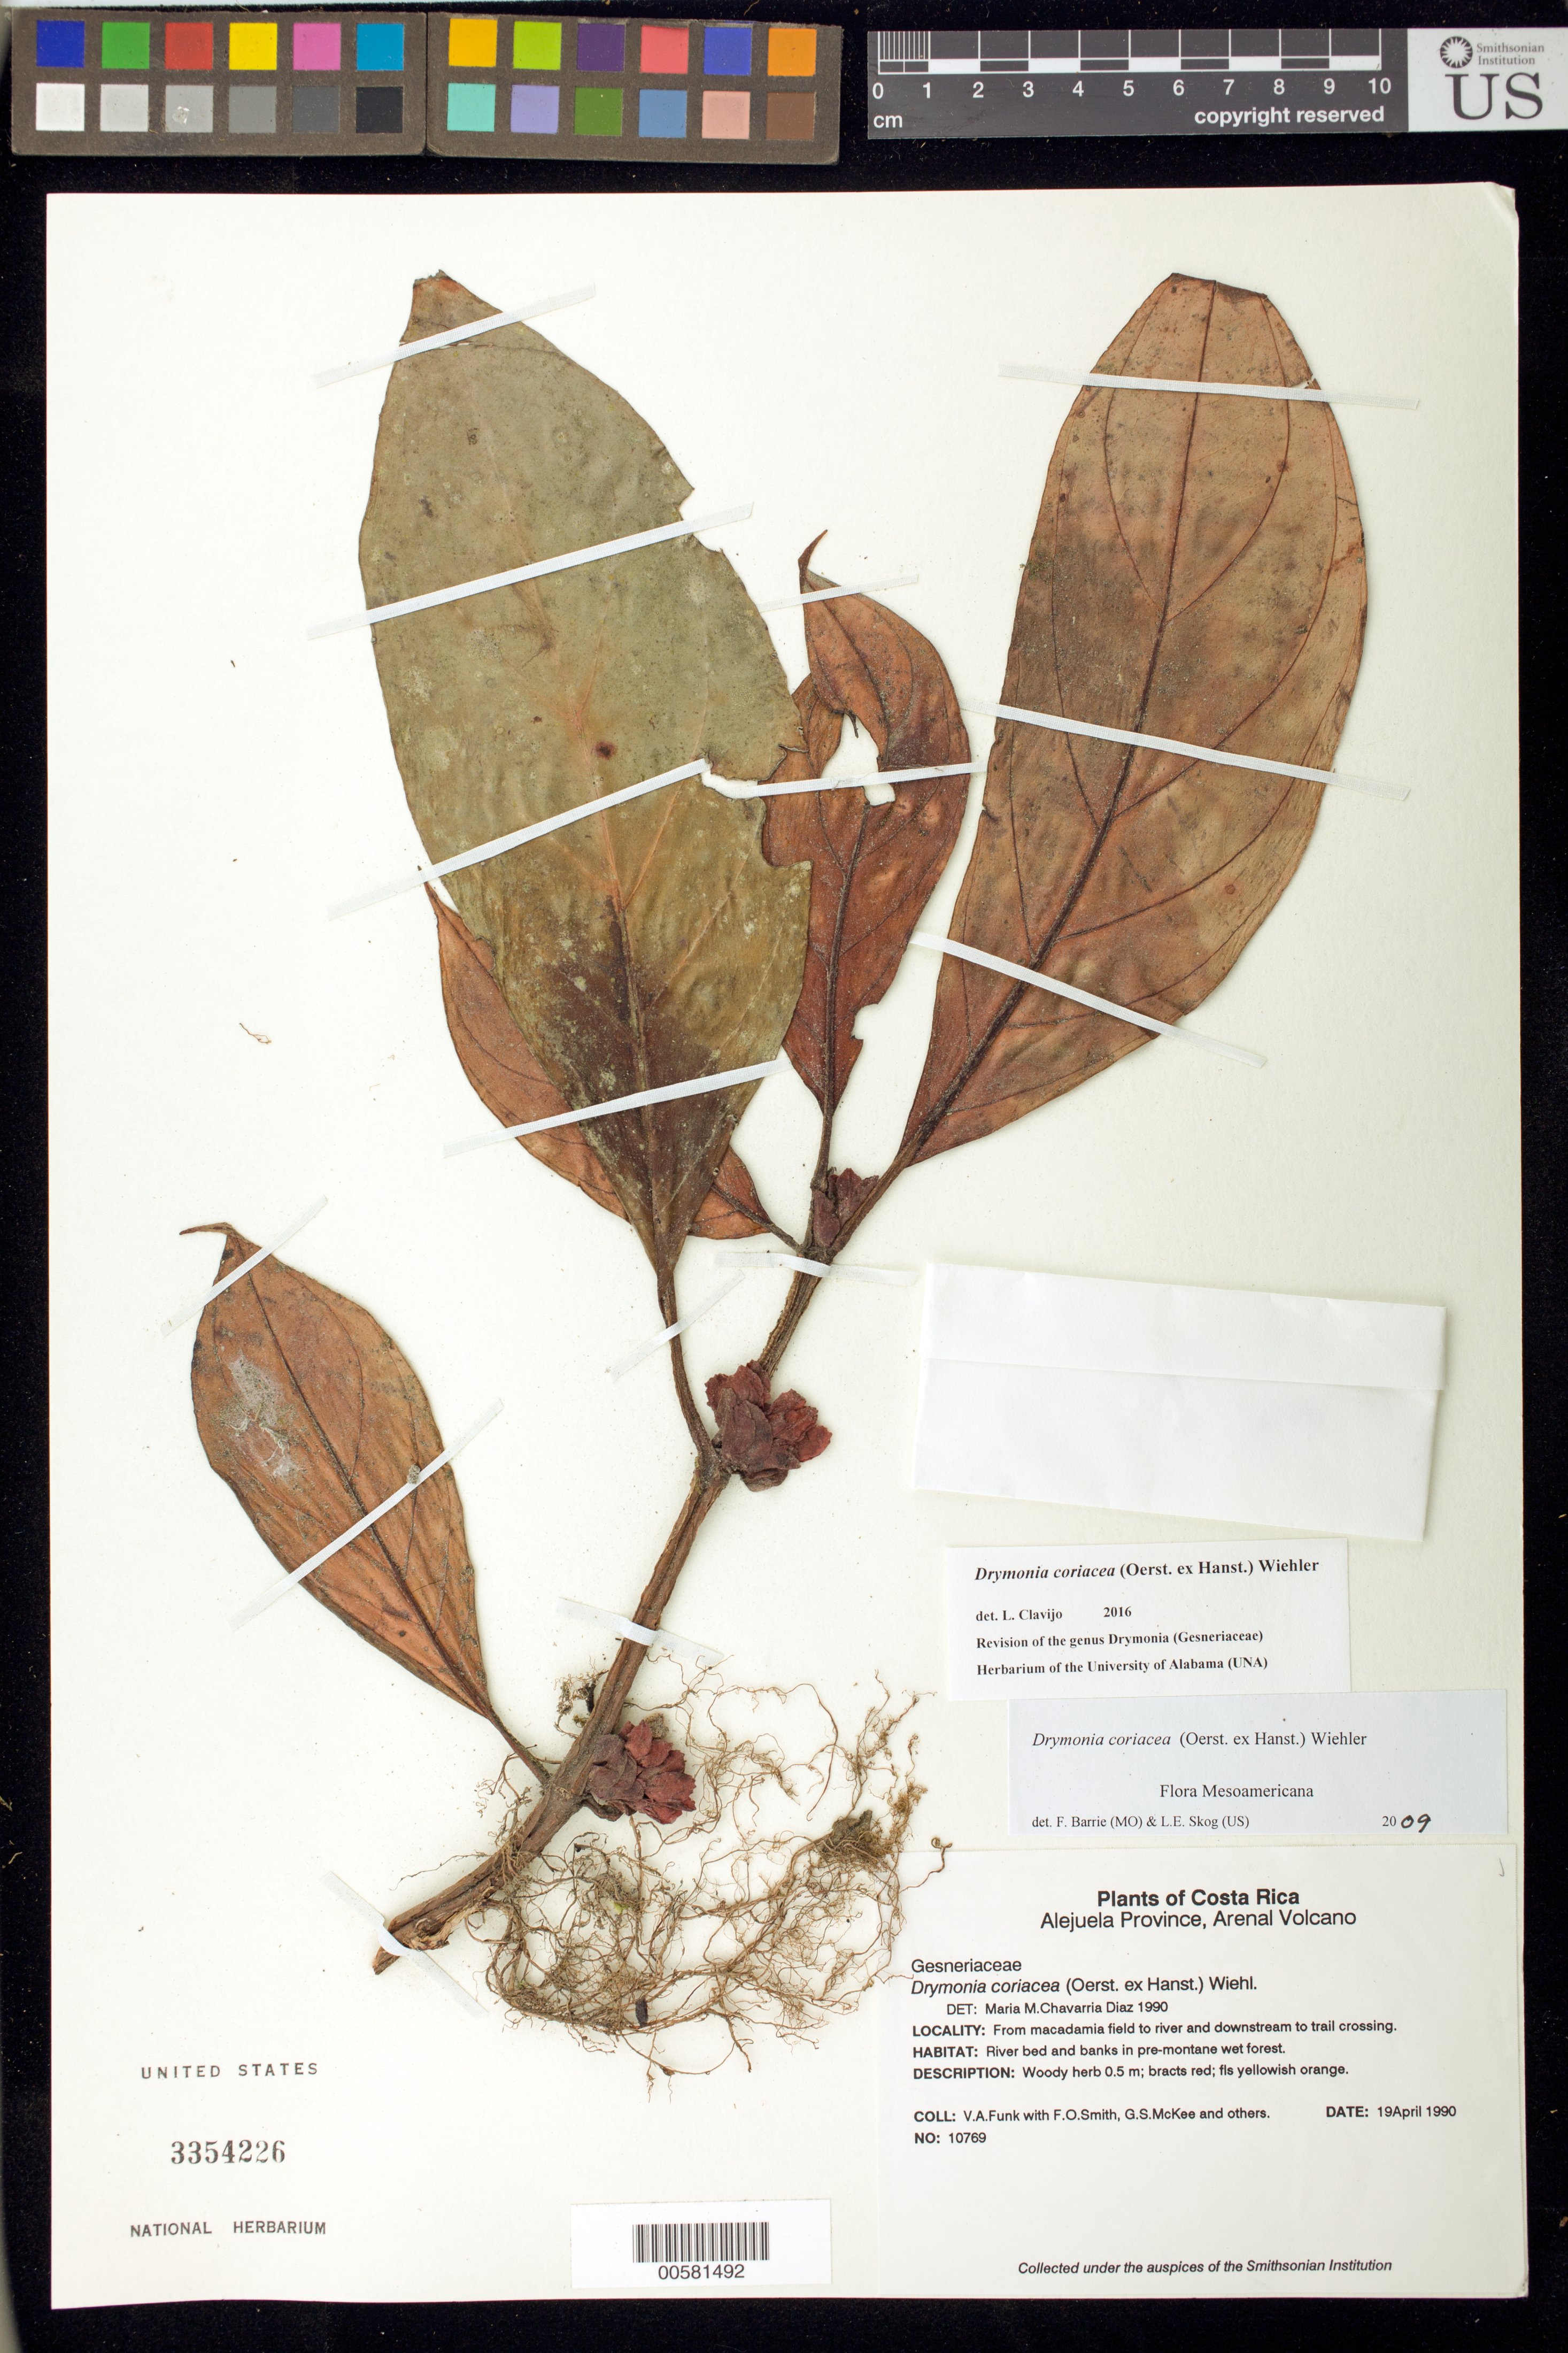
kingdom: Plantae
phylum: Tracheophyta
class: Magnoliopsida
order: Lamiales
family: Gesneriaceae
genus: Drymonia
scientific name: Drymonia coriacea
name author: (Oerst. ex Hanst.) Wiehler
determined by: Skog, Laurence E.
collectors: V. Funk, F. Smith, G. S. McKee & et al.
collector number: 10769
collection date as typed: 19 Apr 1990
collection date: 1990-04-19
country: Costa Rica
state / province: Alajuela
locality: Arenal Volcano; from macadamia field to river and downstream to trail crossing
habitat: River bed and banks in pre-montane wet forest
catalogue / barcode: US 3354226